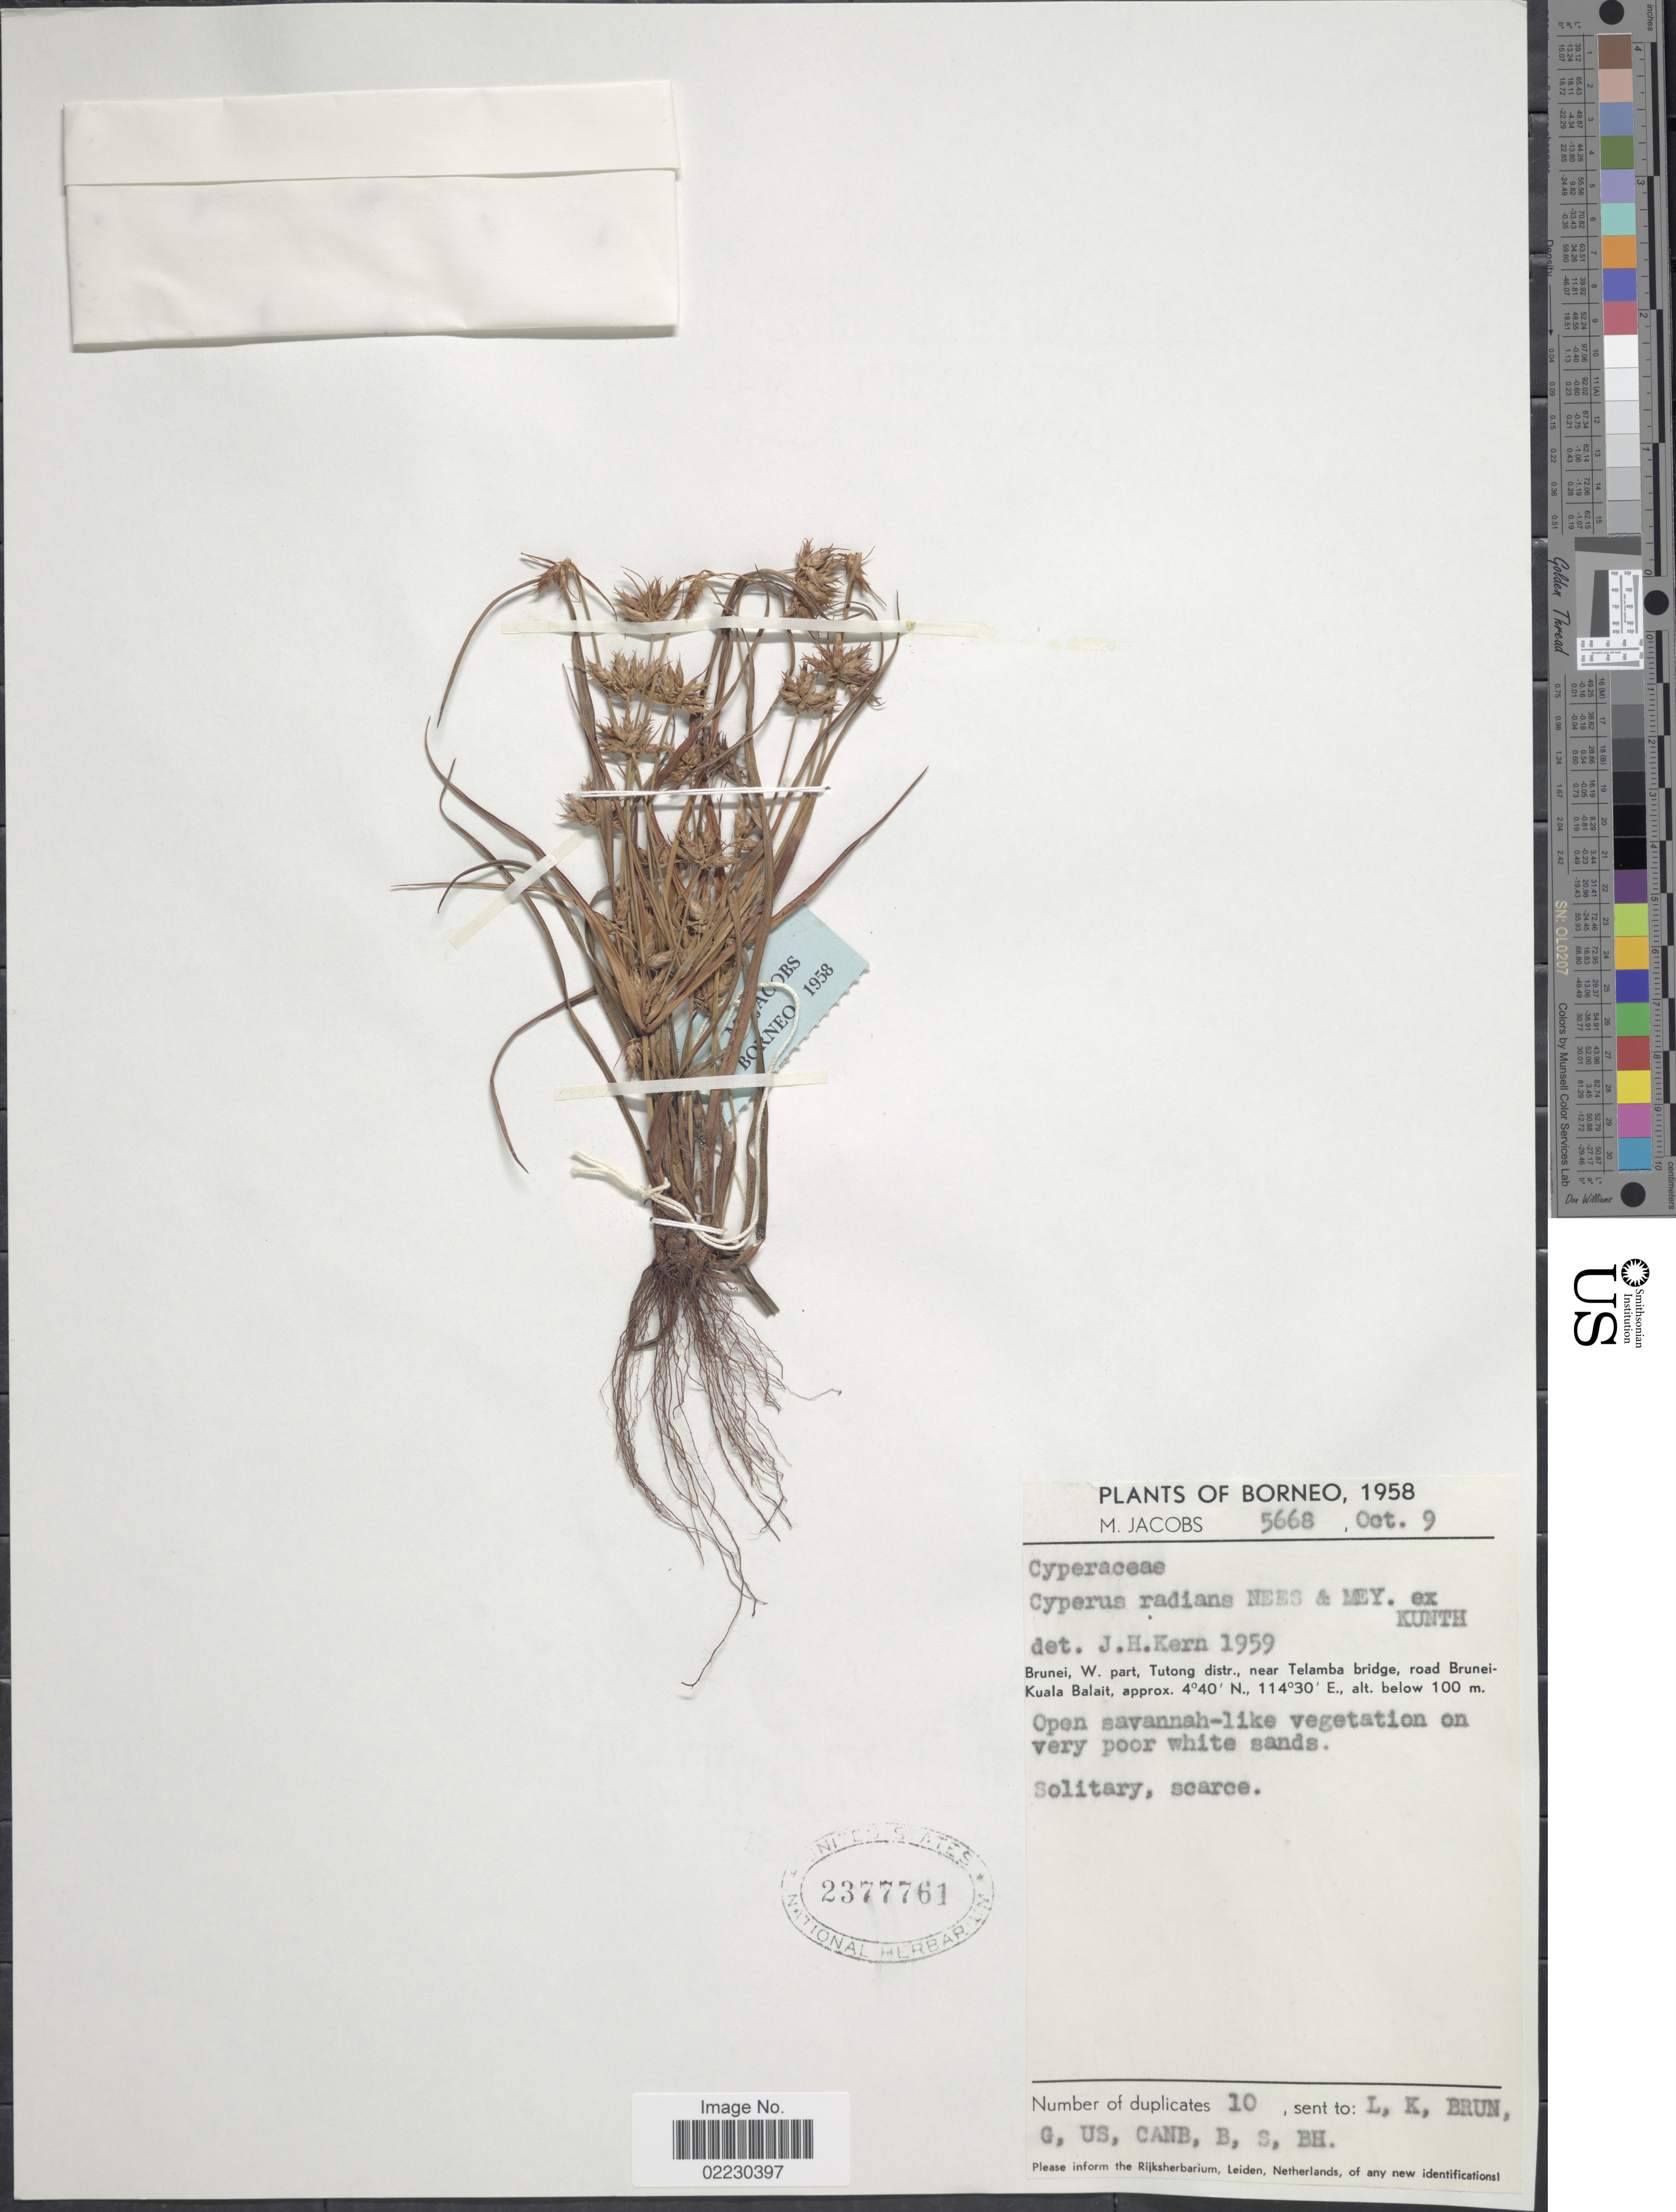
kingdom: Plantae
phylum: Tracheophyta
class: Liliopsida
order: Poales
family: Cyperaceae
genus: Cyperus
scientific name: Cyperus radians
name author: Nees & Meyen ex Kunth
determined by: Kern, J. H.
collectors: M. Jacobs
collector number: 5668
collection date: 1958-10-09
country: Brunei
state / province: Brunei and Muara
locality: Borneo, Brunei, W. part, Tutong distr., near Telamba bridge, road Brunei-Kuala Balait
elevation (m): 100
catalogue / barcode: US 2377761